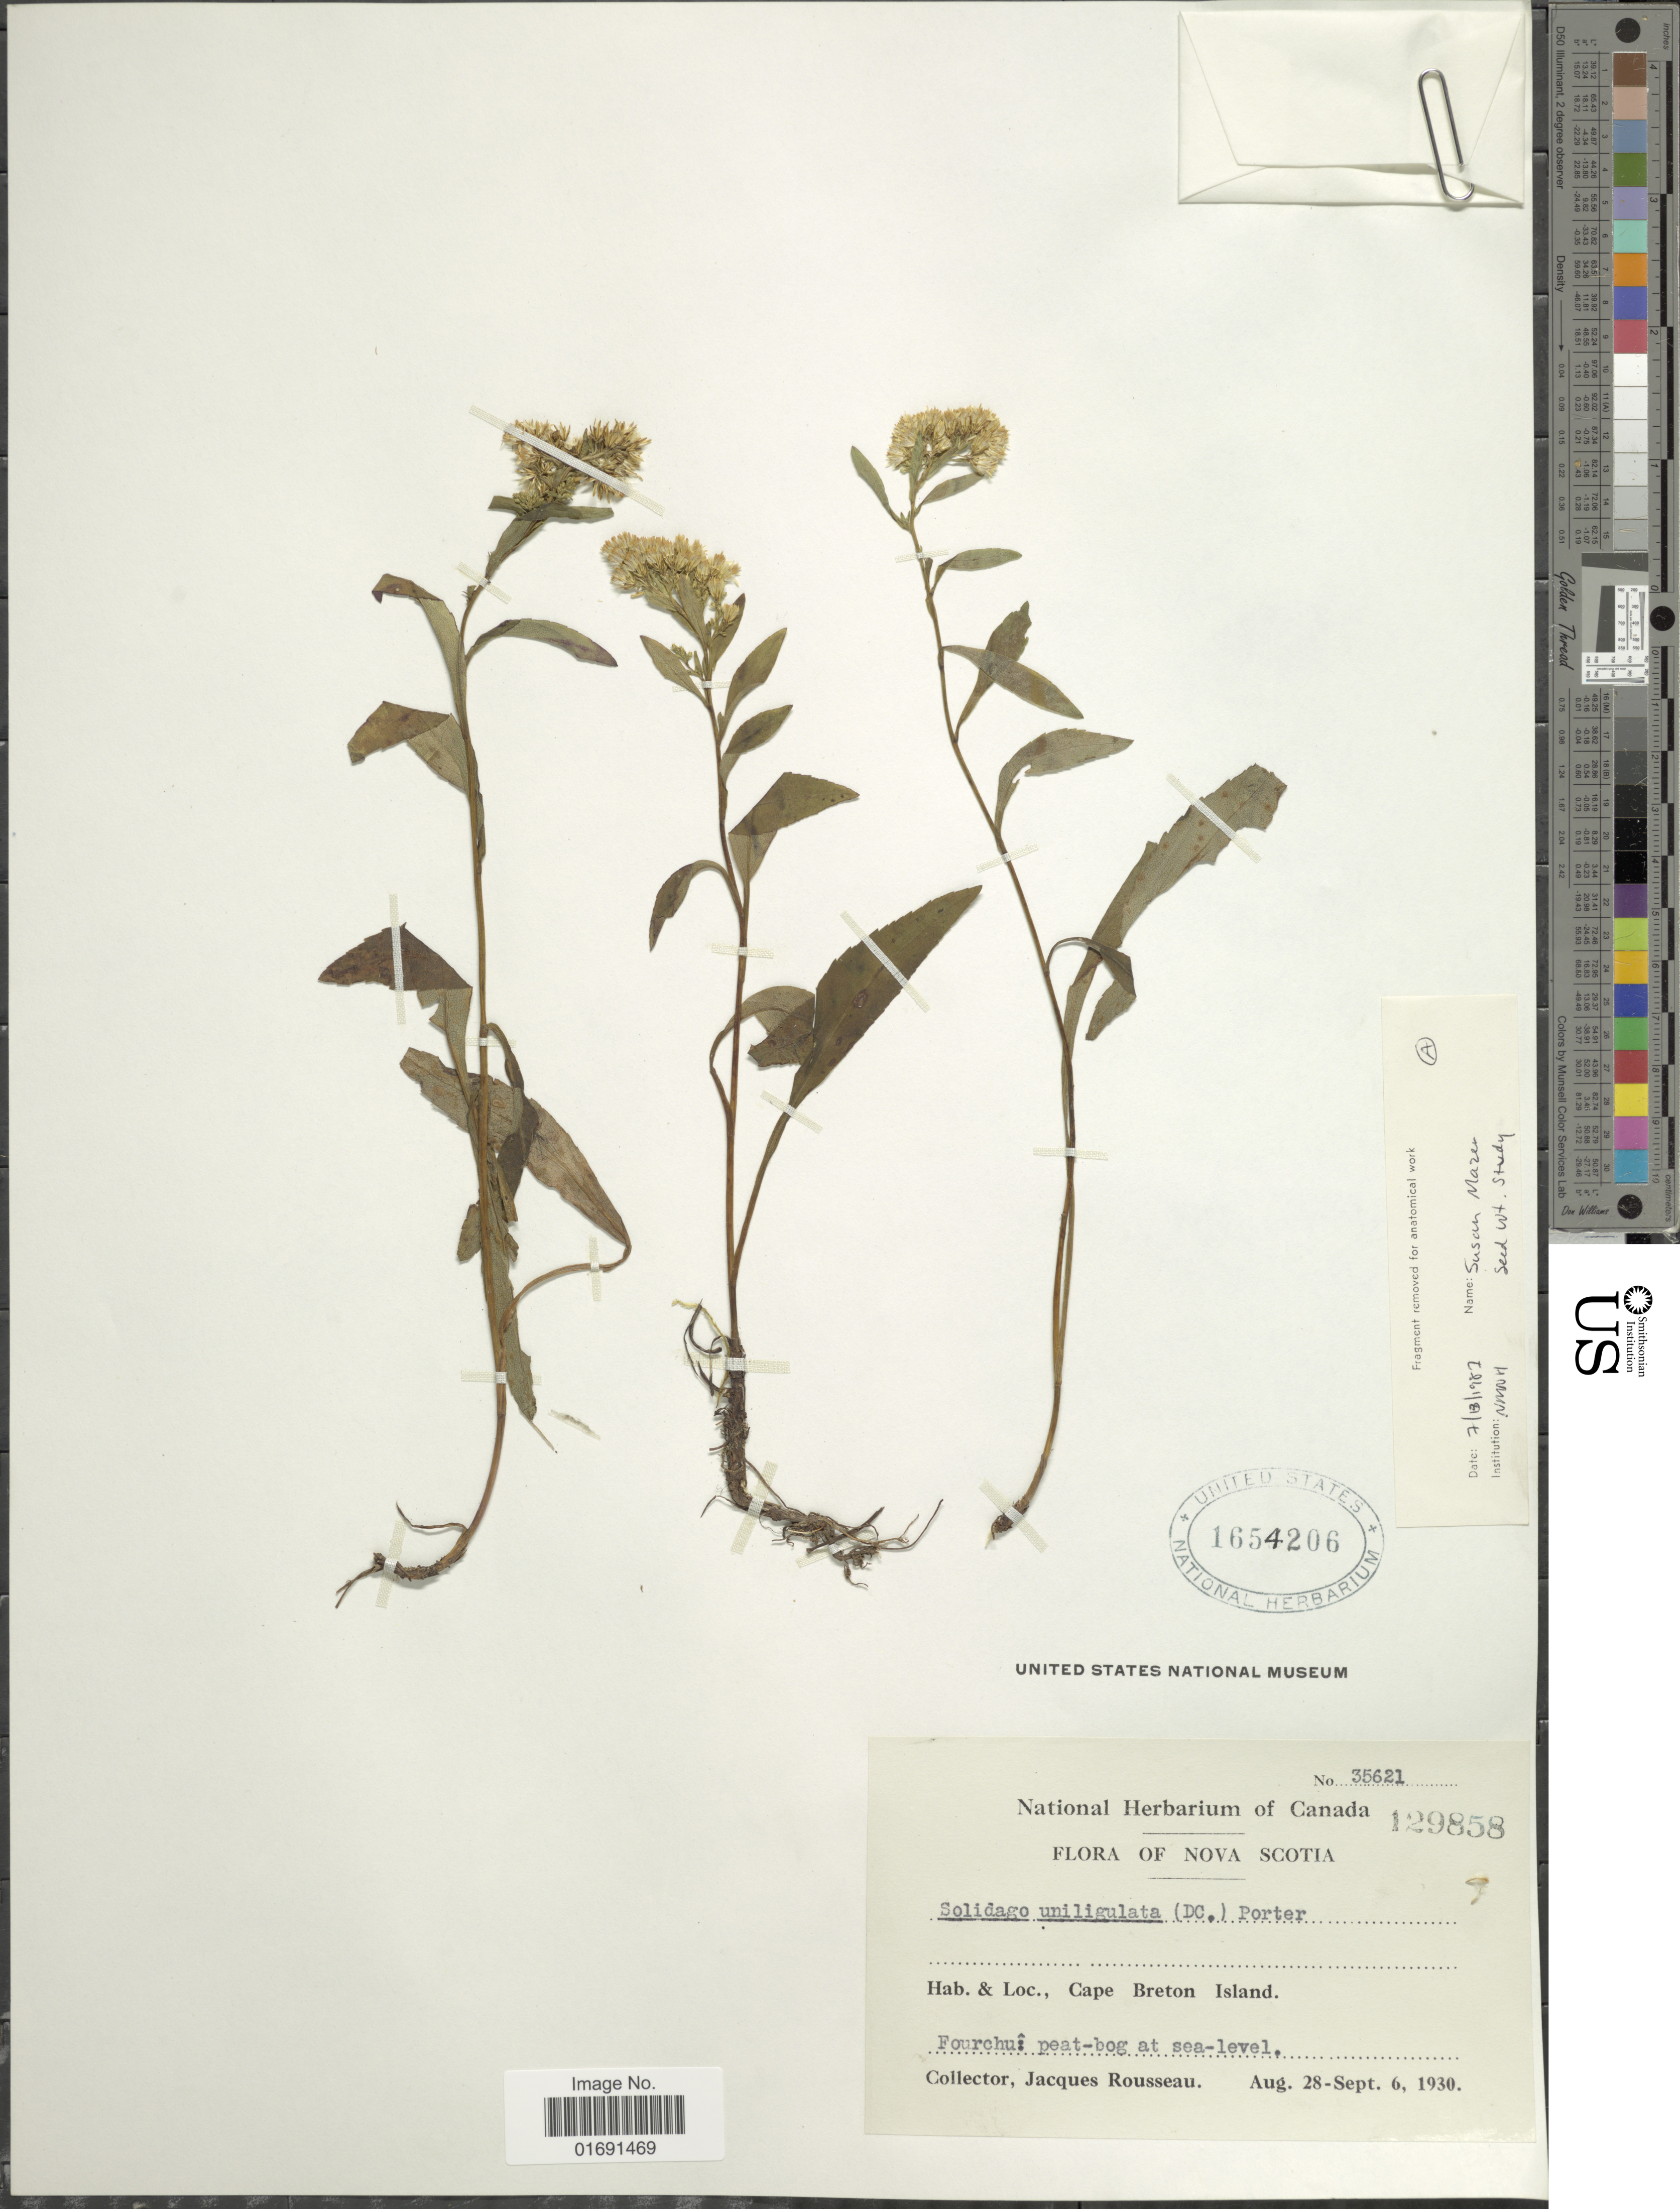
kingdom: Plantae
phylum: Tracheophyta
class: Magnoliopsida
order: Asterales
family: Asteraceae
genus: Solidago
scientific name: Solidago uniligulata var. uniligulata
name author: (DC.) Porter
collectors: J. Rousseau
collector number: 35621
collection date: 1930-08-28/1930-09-06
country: Canada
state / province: Nova Scotia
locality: Cape Breton Island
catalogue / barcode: US 1654206